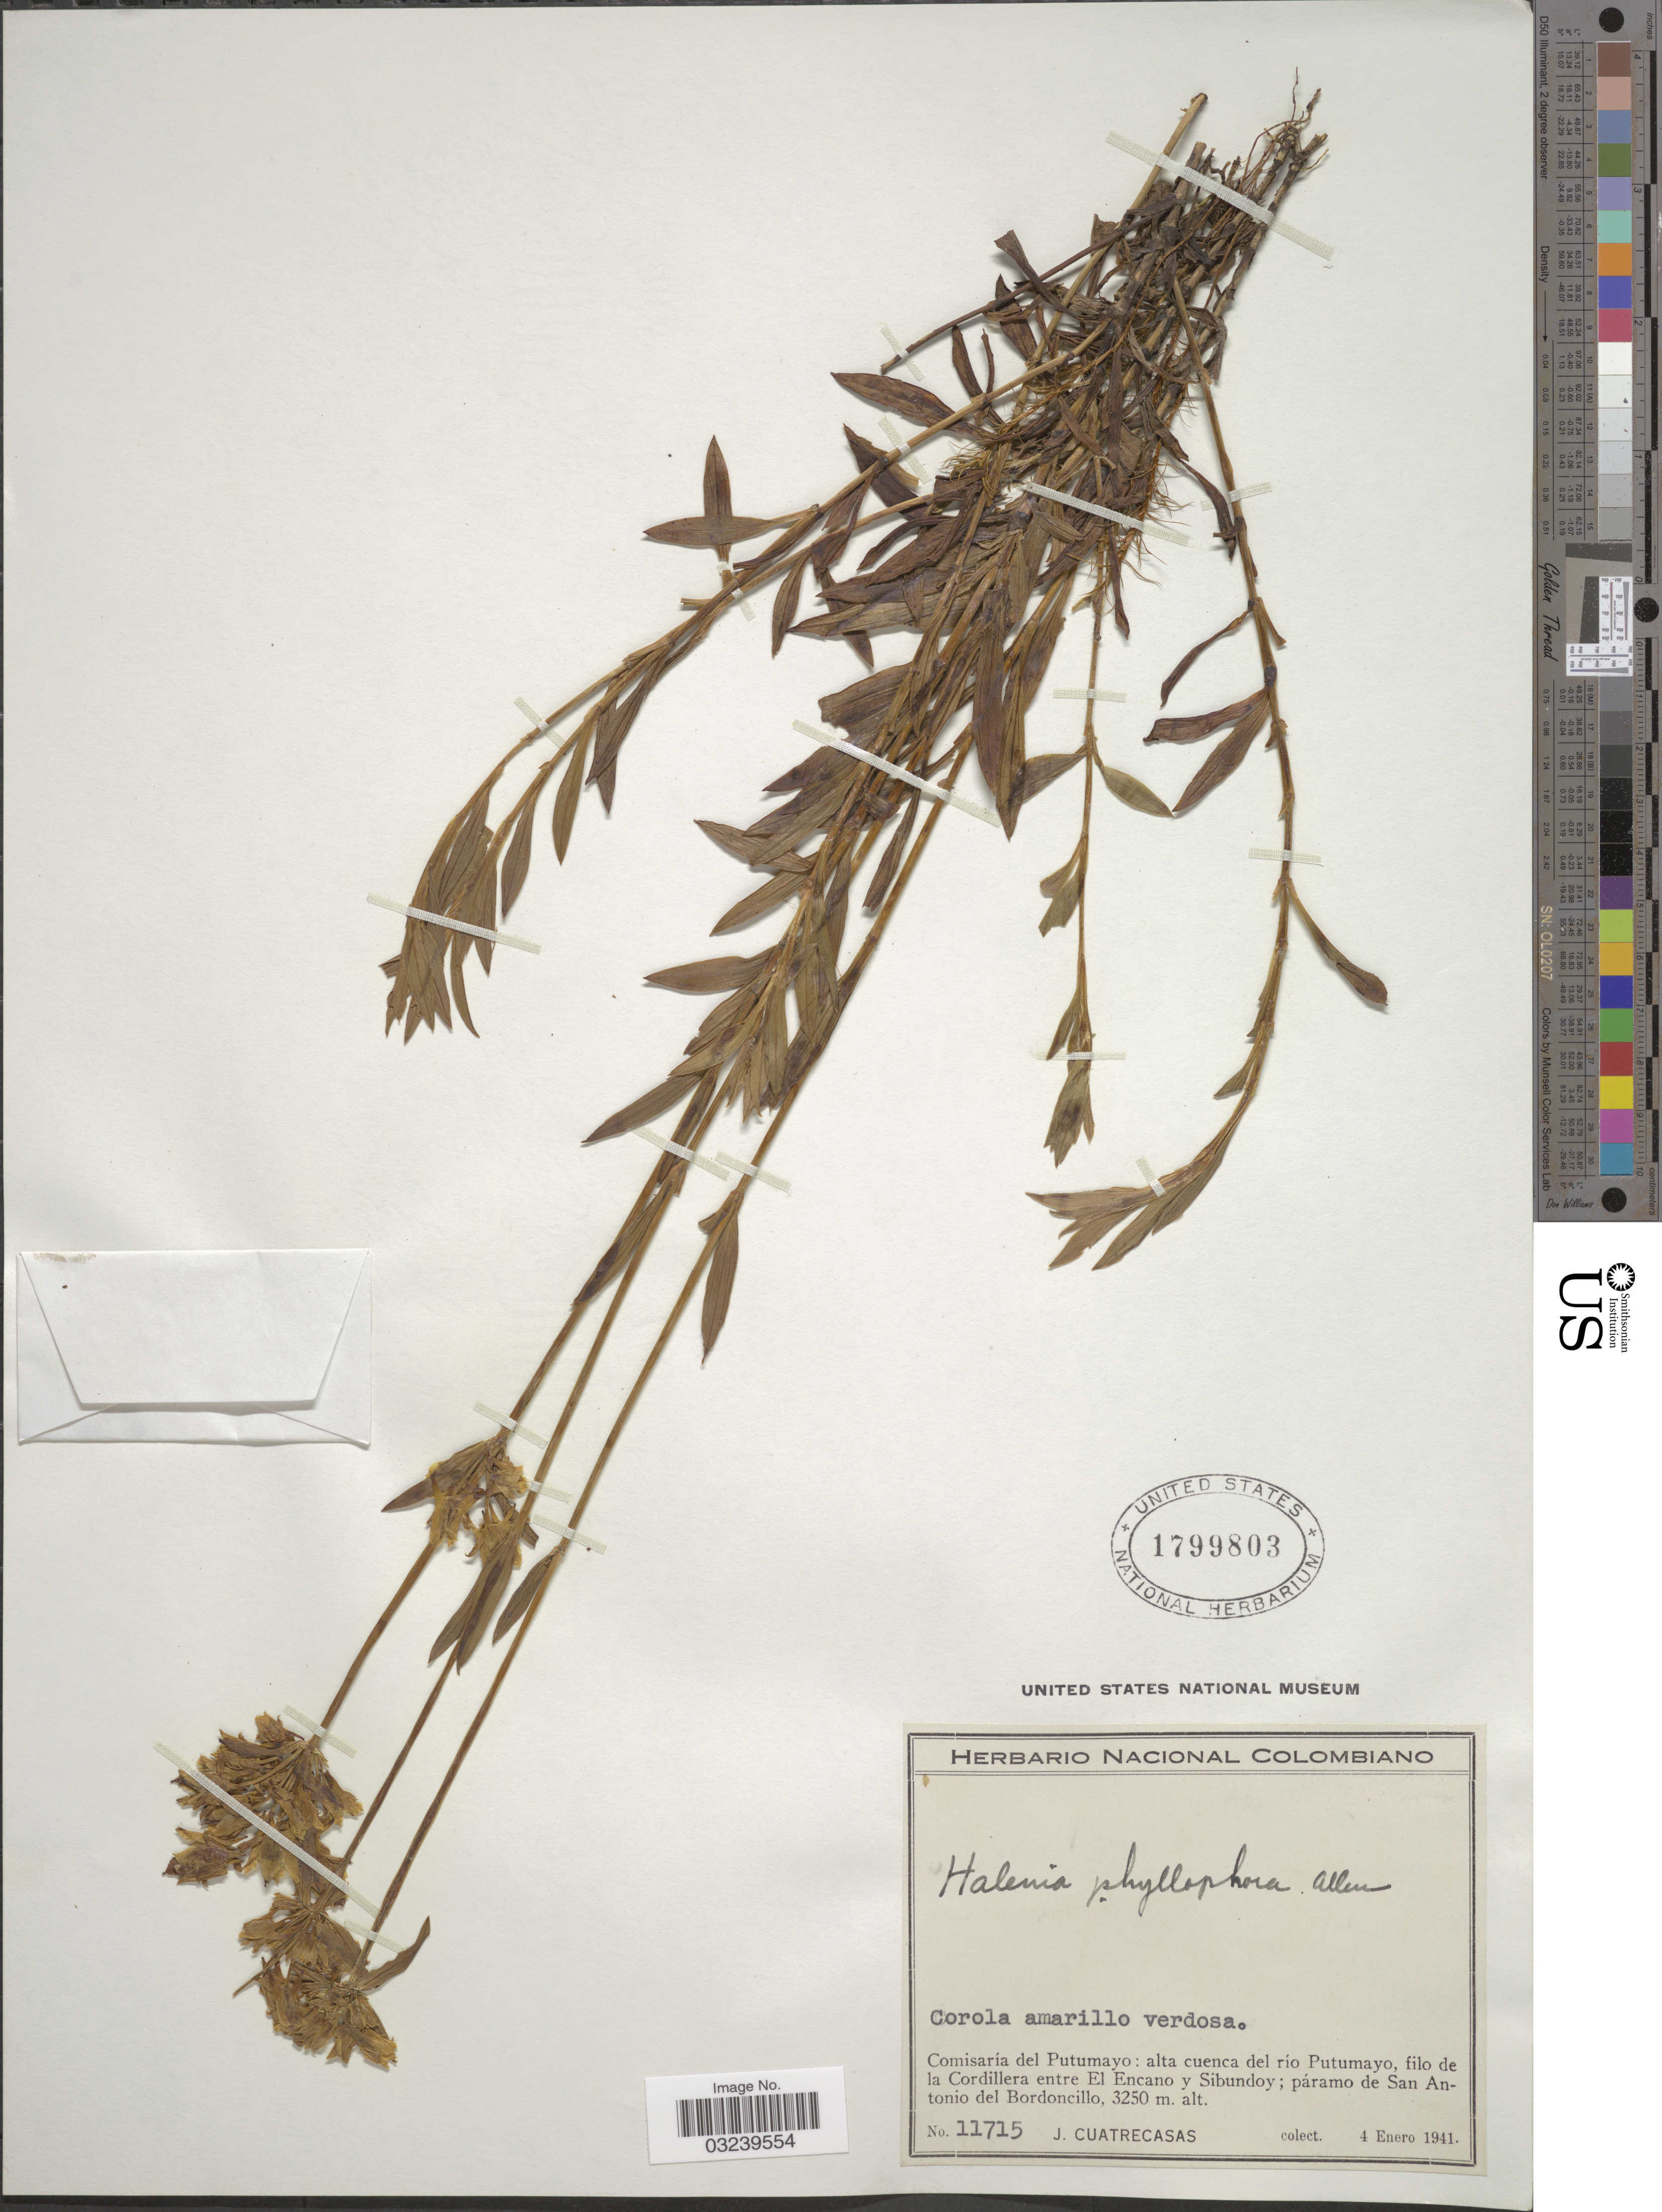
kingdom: Plantae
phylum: Tracheophyta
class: Magnoliopsida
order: Gentianales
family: Gentianaceae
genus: Halenia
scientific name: Halenia phyllophora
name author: C.K. Allen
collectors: J. Cuatrecasas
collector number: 11715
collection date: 1941-01-04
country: Colombia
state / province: Putumayo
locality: Comisaría del Putumayo: alta cuenca del rio Putumayo, filo de la Cordillera entre El Encano y Sibundoy; páramo de San Antonio del Bordoncillo.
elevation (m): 3250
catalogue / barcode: US 1799803